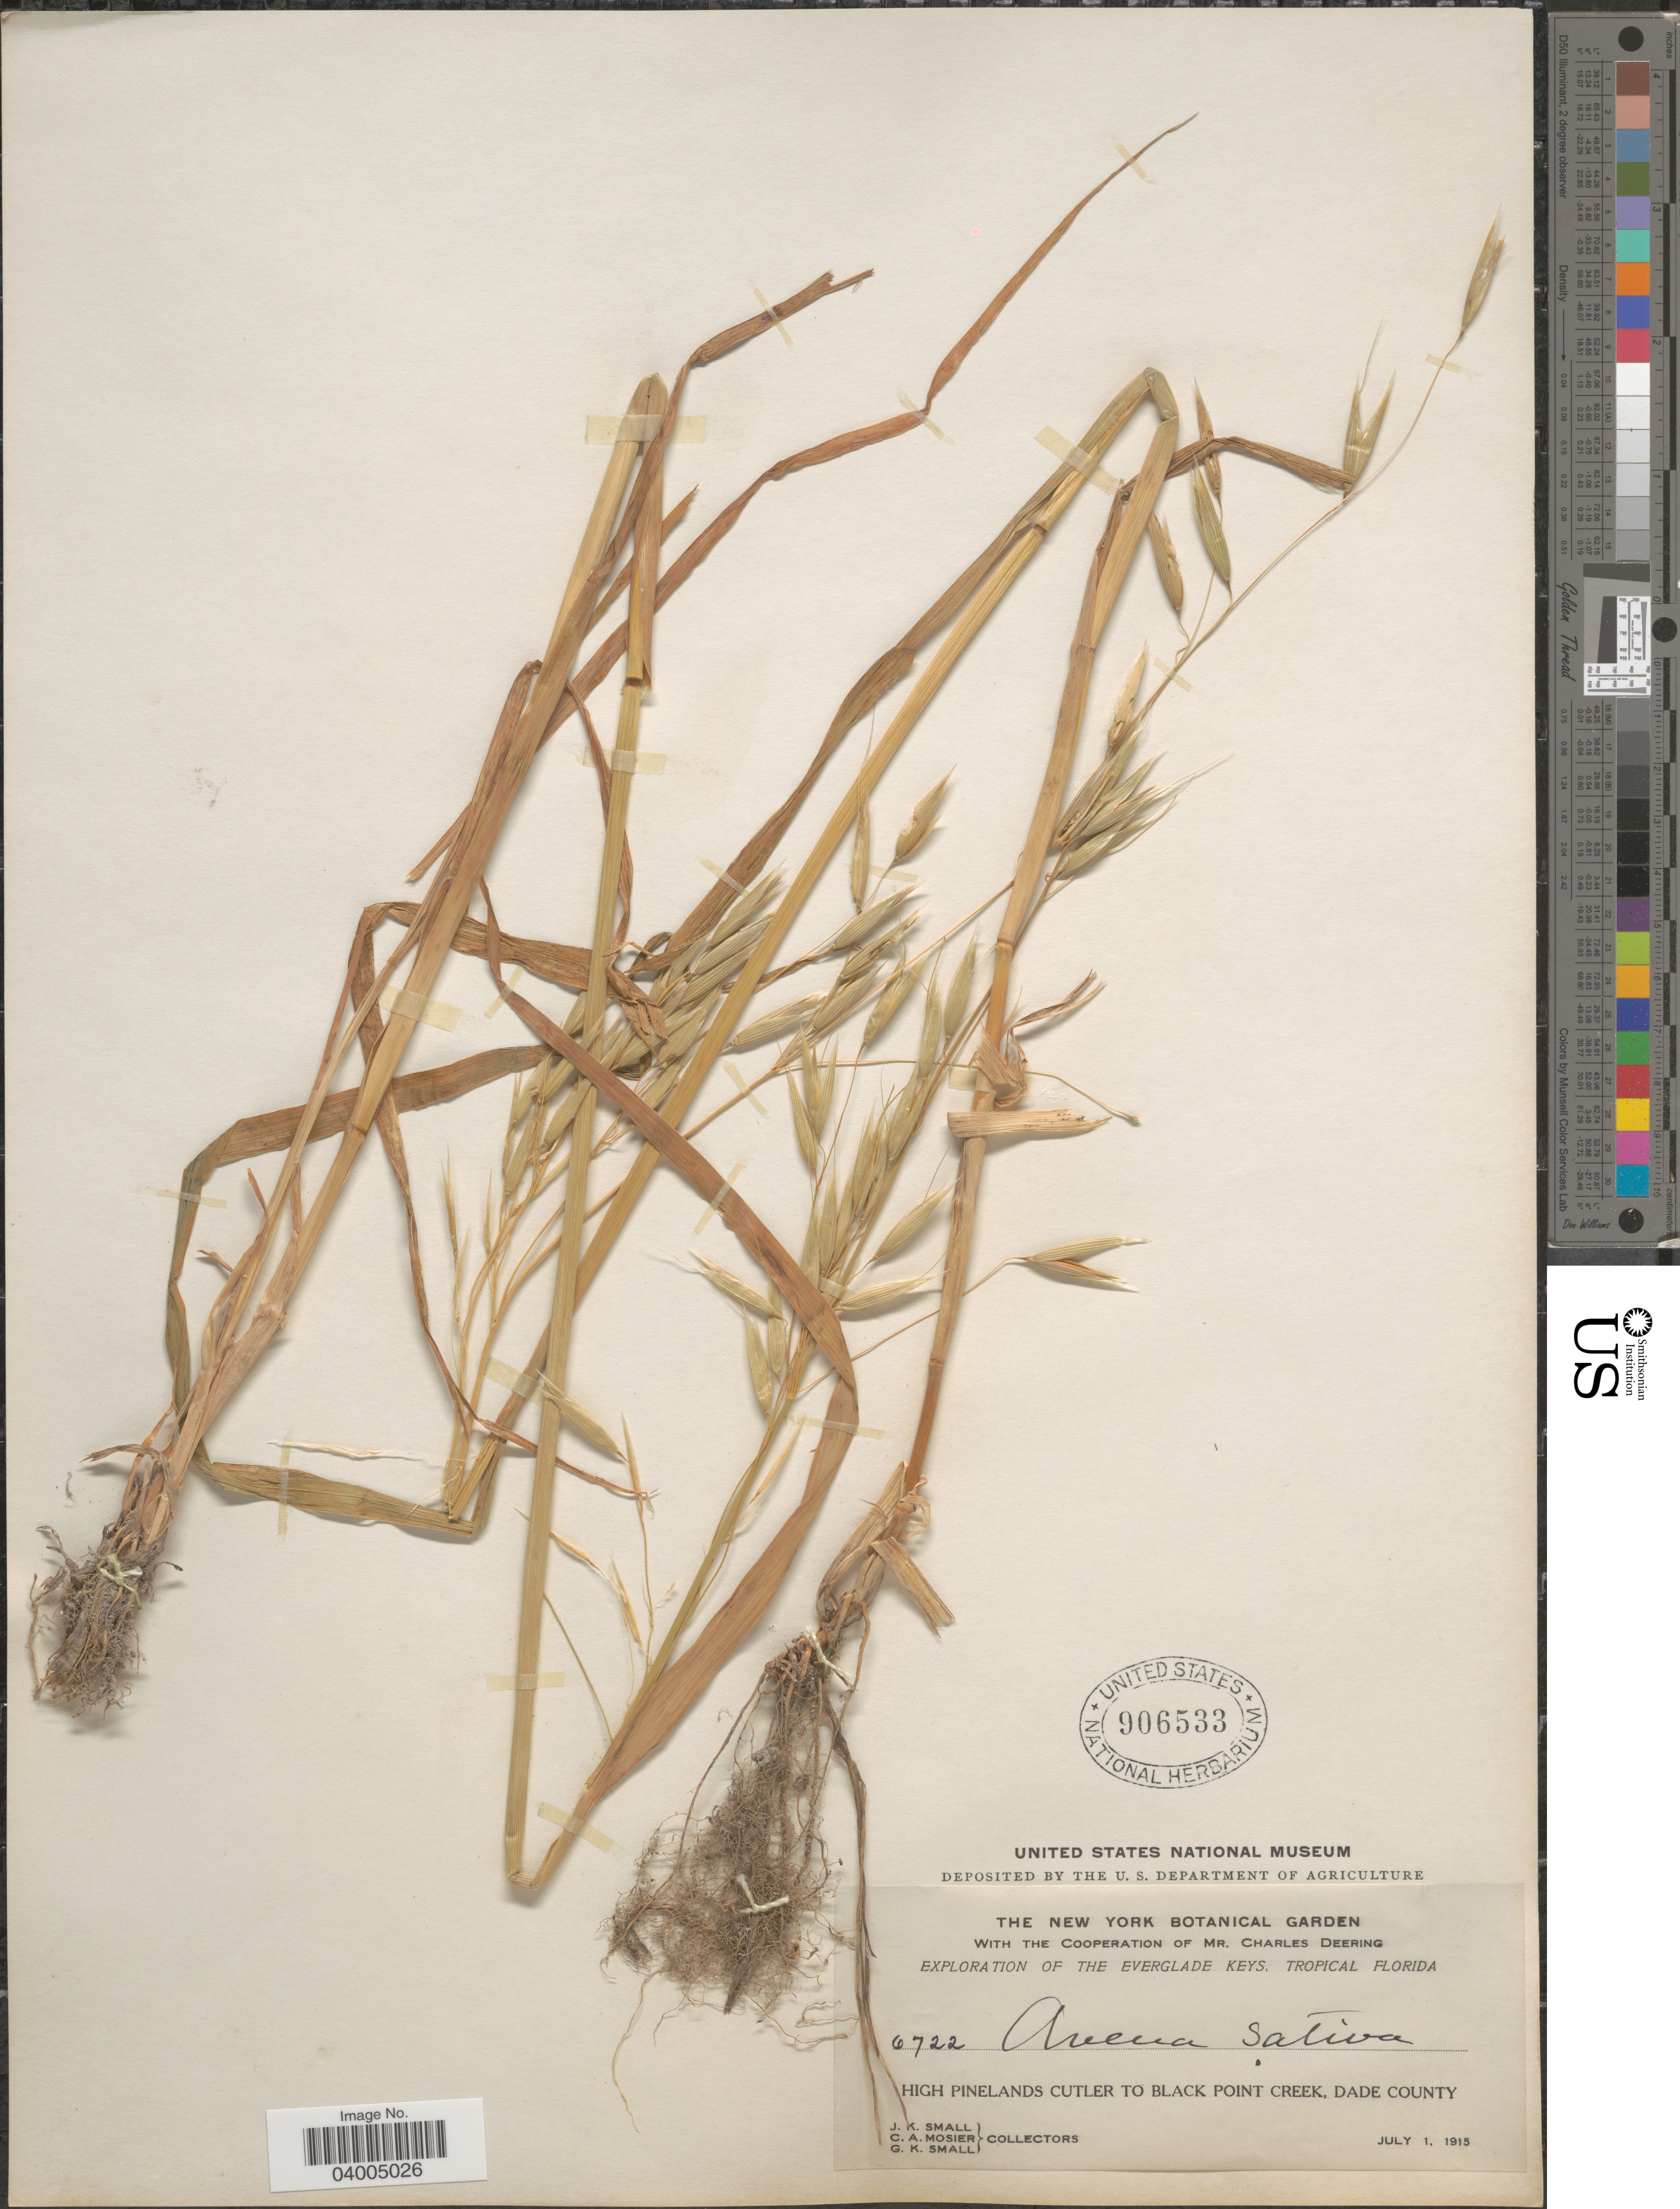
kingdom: Plantae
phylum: Tracheophyta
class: Liliopsida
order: Poales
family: Poaceae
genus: Avena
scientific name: Avena sativa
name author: L.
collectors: J. K. Small, C. A. Mosier & G. K. Small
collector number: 6722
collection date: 1915-07-01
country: United States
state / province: Florida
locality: The Everglade Keys, Tropical Florida. High Pinelands Cutler to Black Point Creek, Dade County.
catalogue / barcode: US 906533